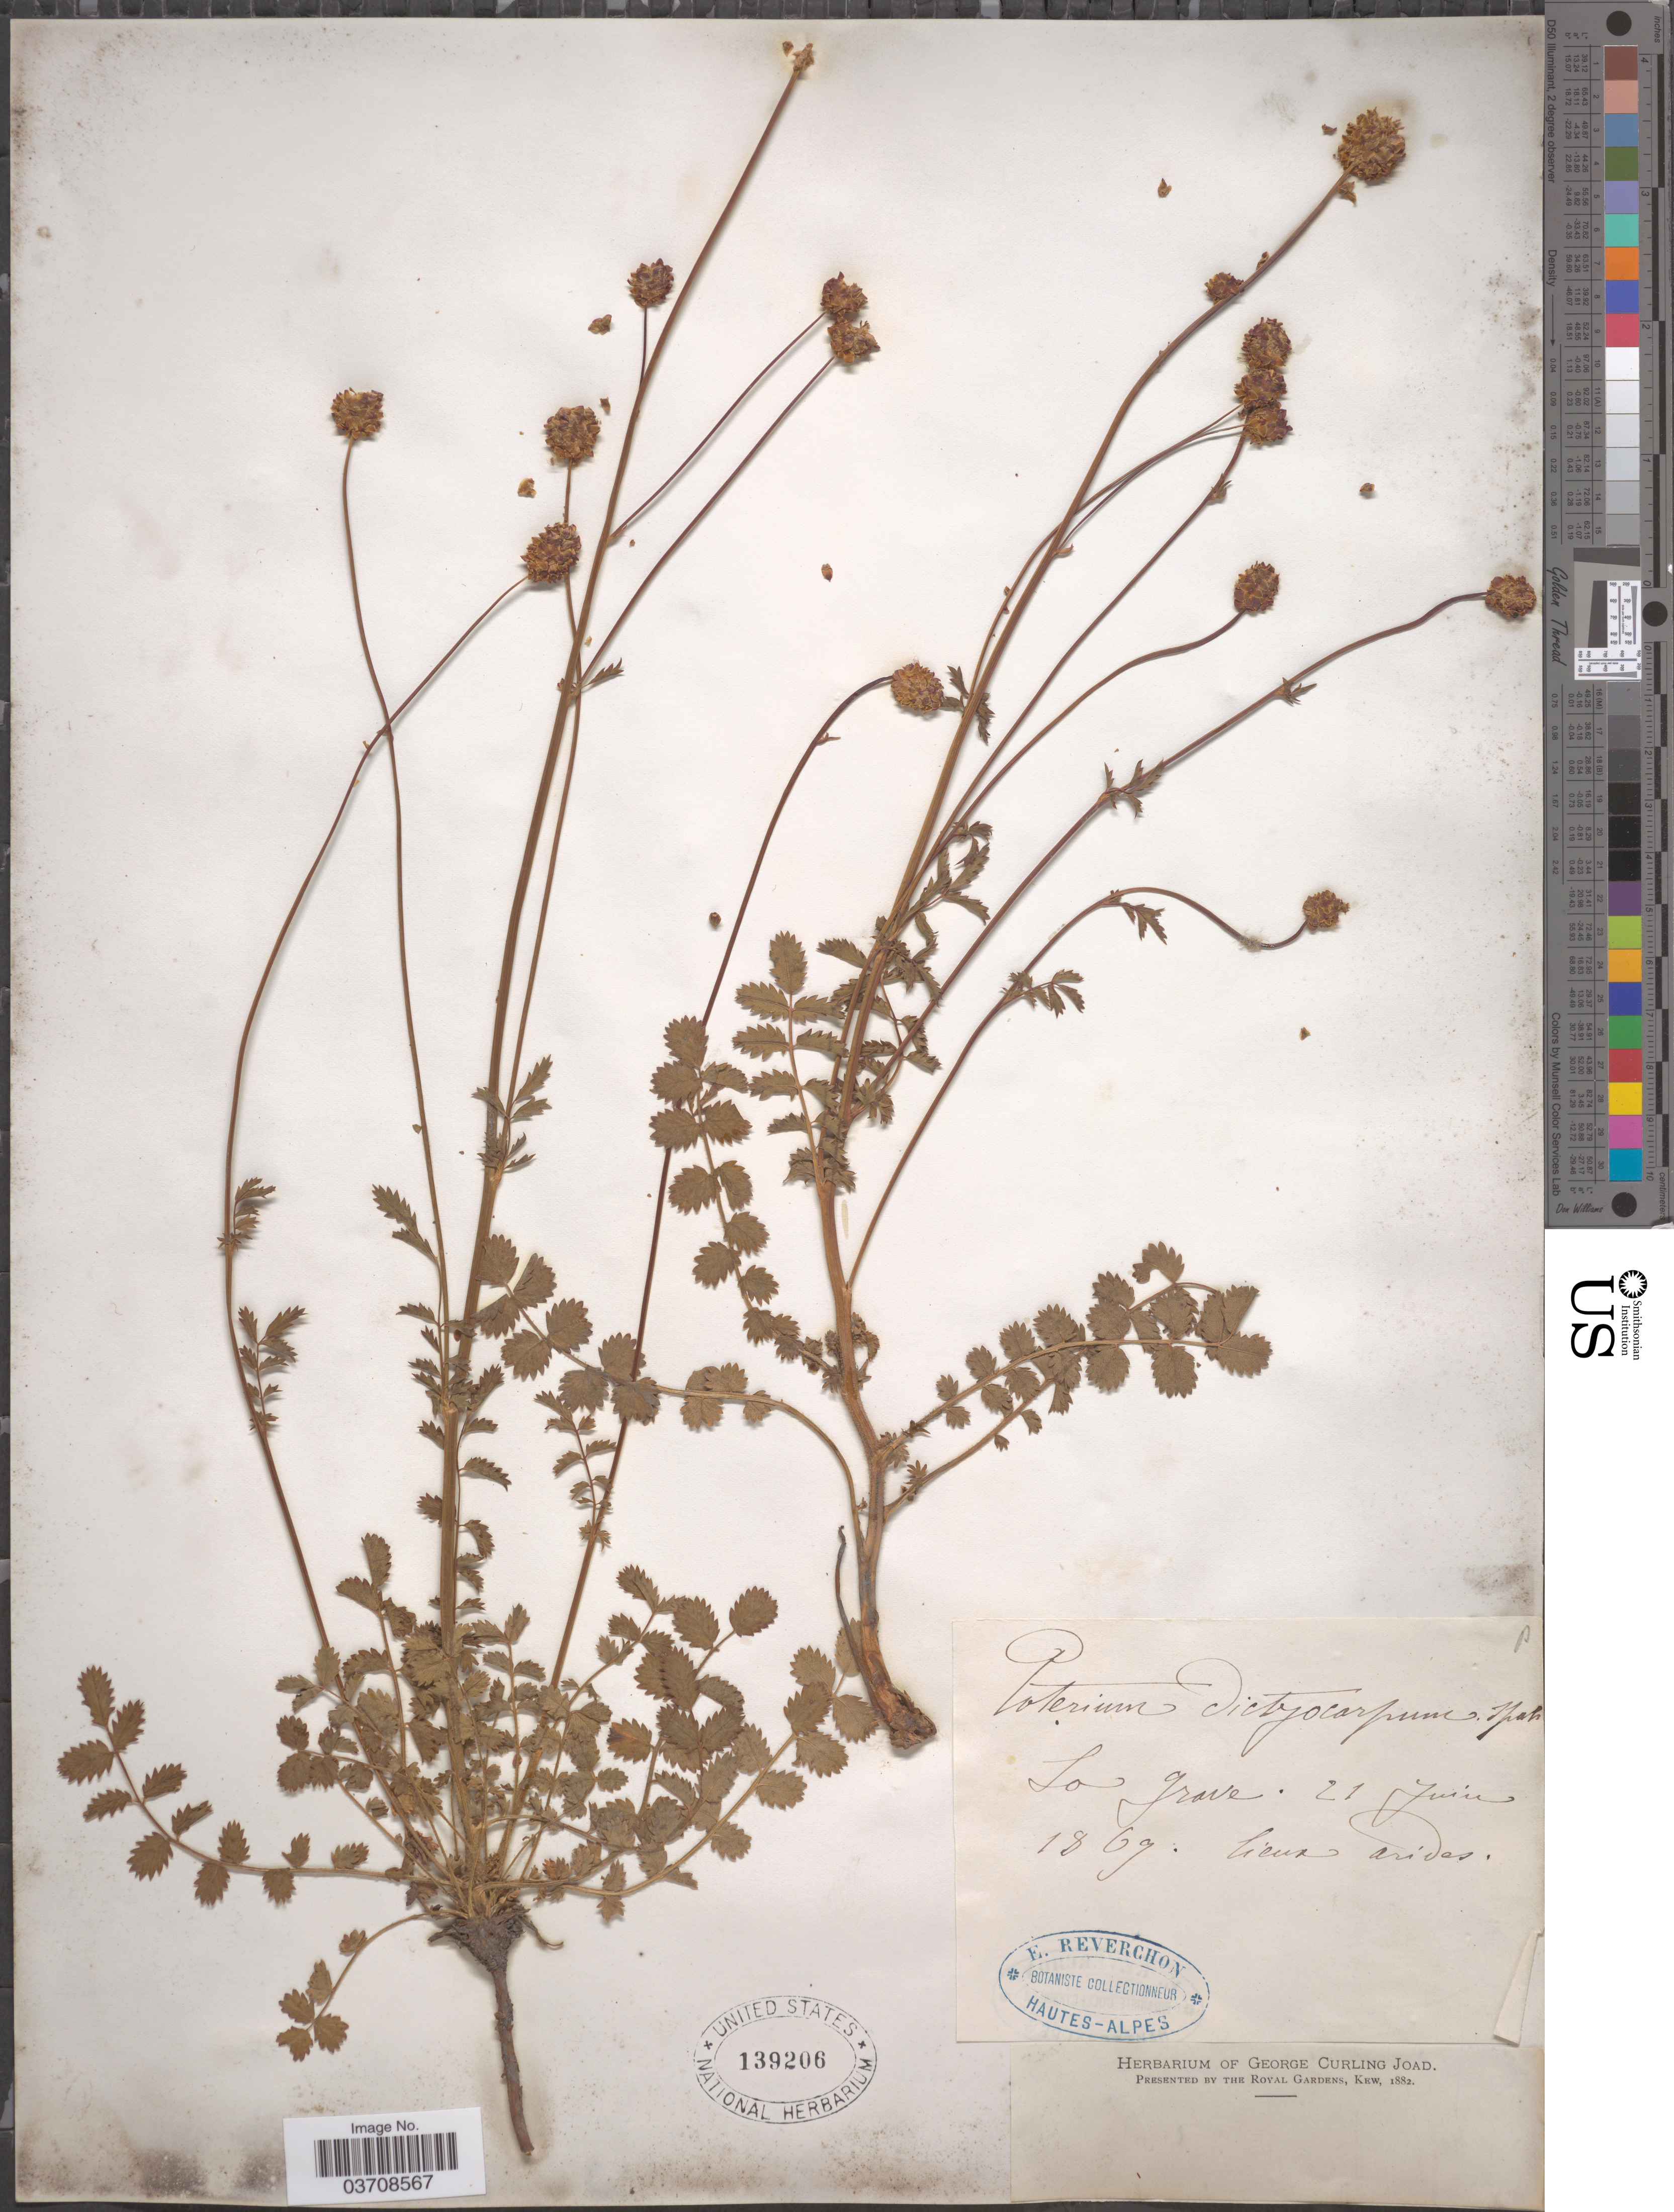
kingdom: Plantae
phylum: Tracheophyta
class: Magnoliopsida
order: Rosales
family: Rosaceae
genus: Sanguisorba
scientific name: Sanguisorba minor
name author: Scop.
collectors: E. Reverchon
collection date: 1869-06-21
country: France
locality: La grave. Lieux arides.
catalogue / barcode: US 139206